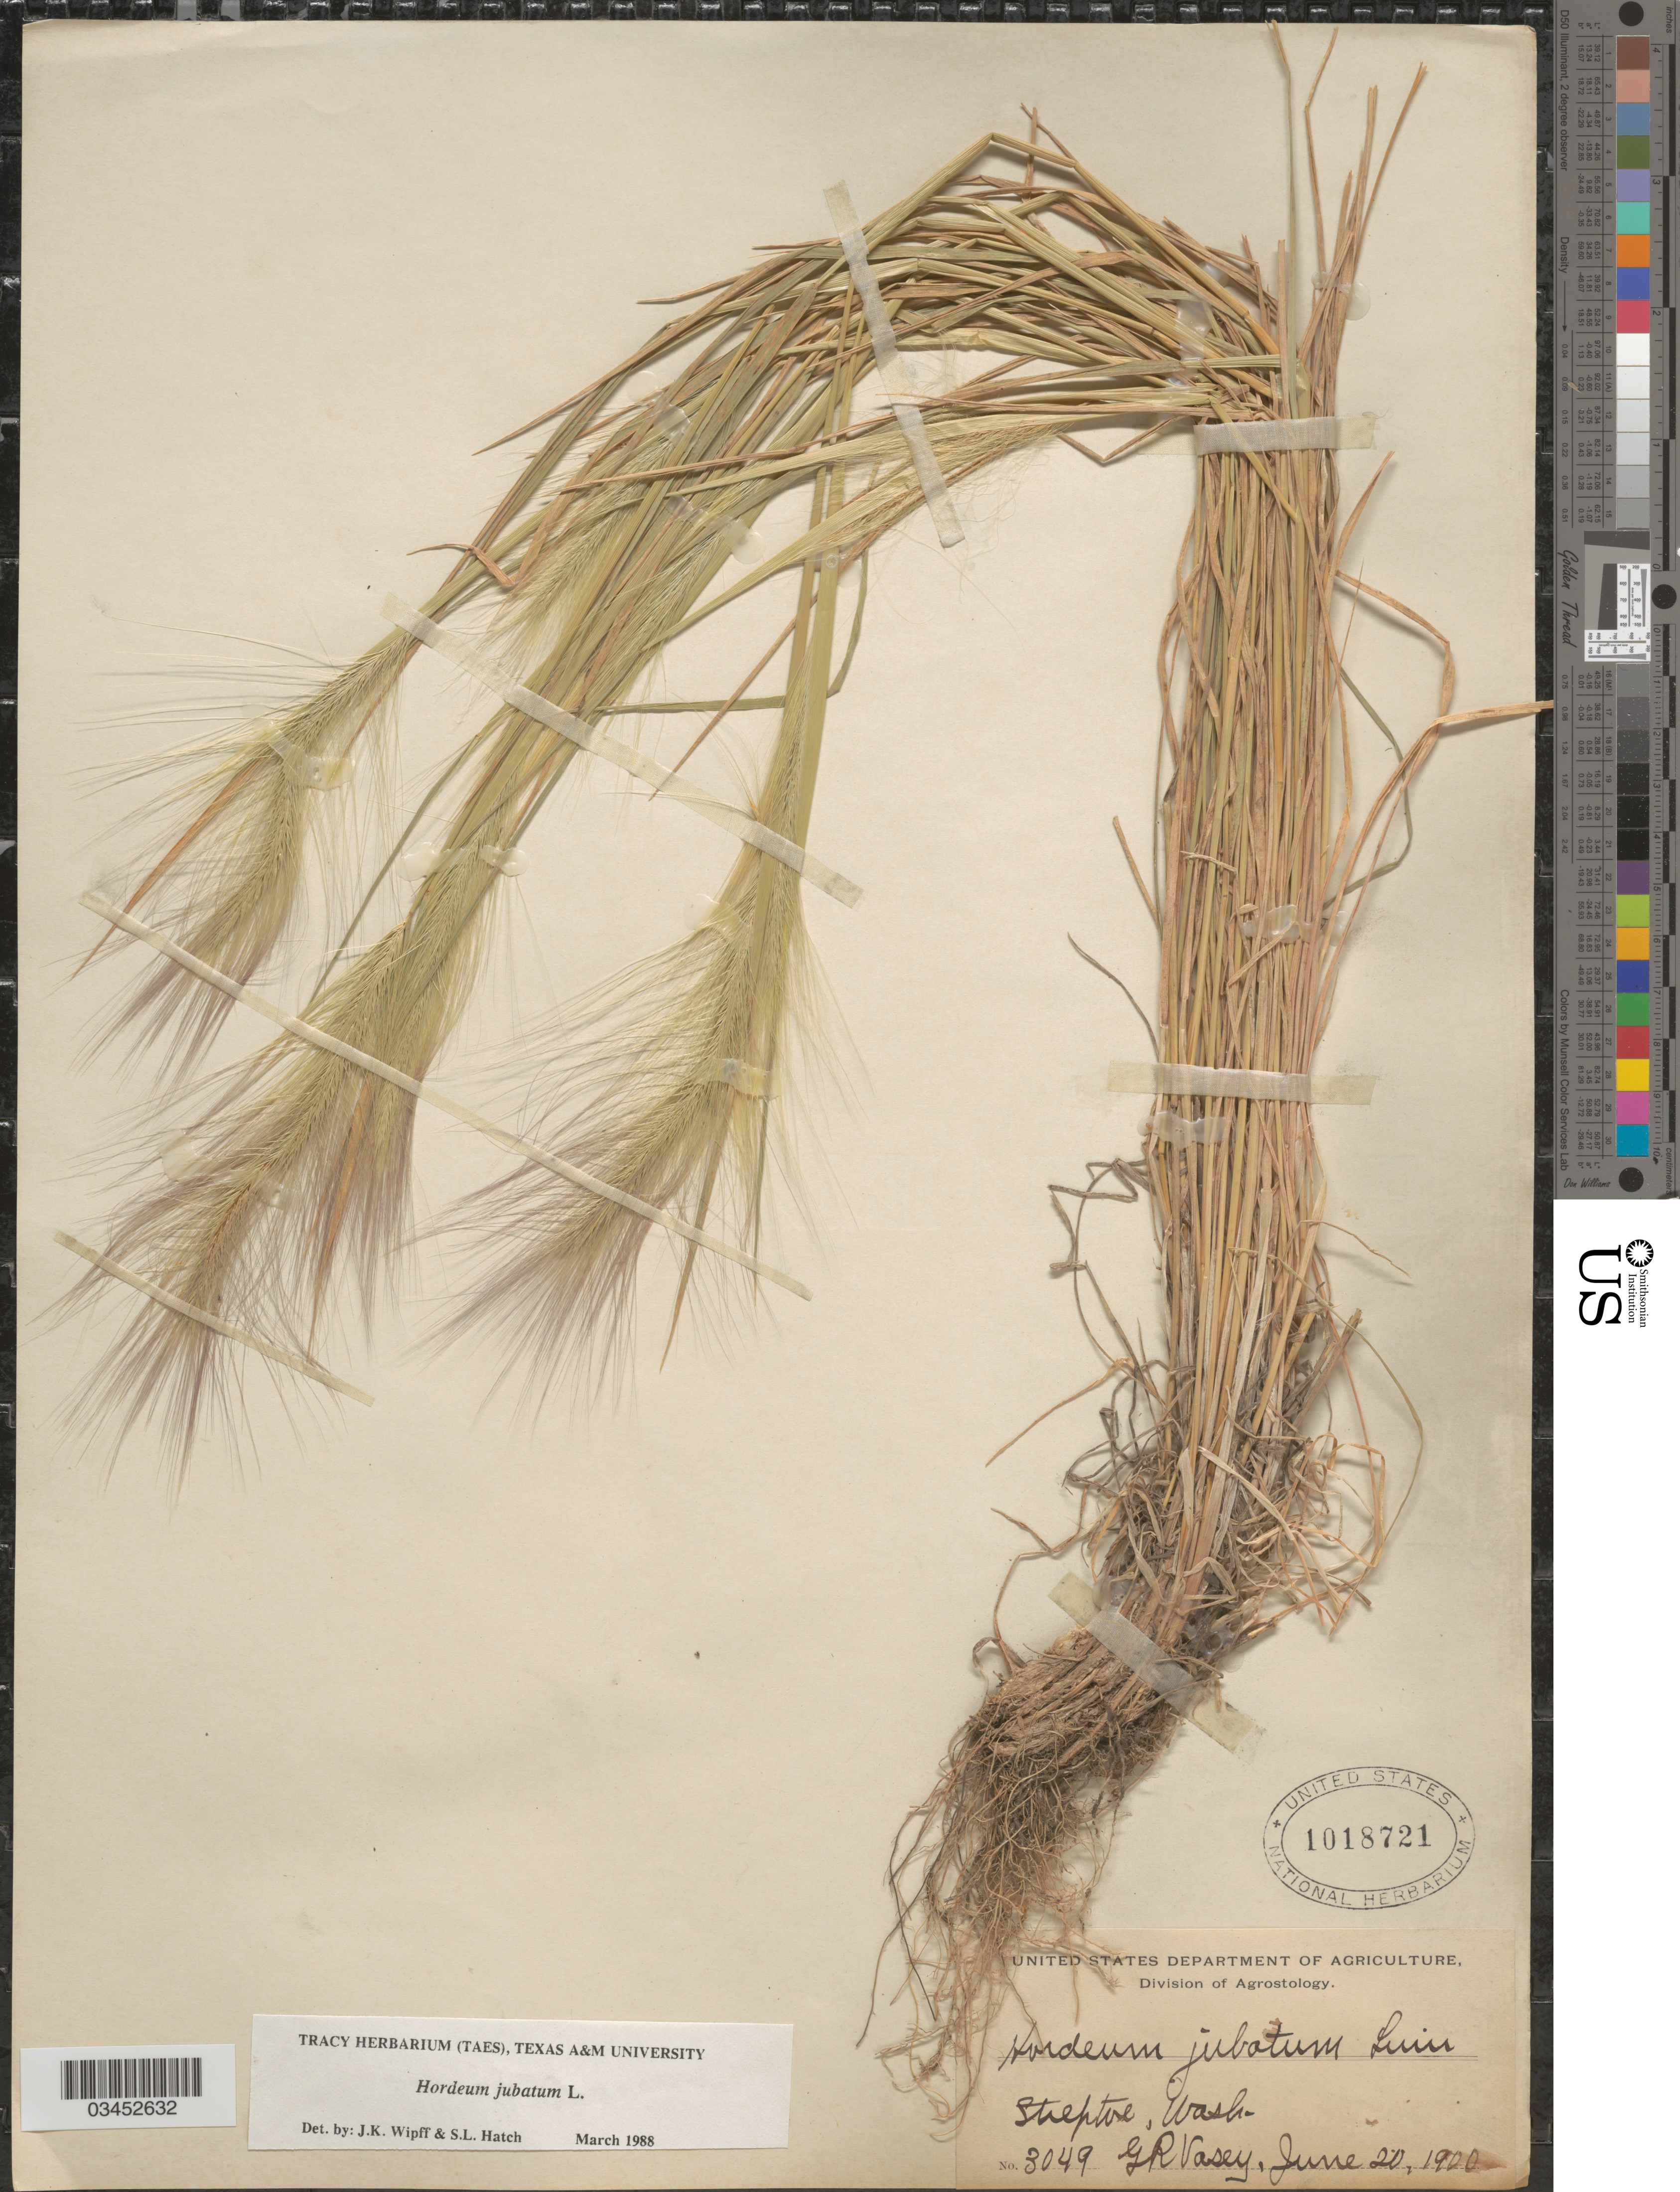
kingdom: Plantae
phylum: Tracheophyta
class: Liliopsida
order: Poales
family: Poaceae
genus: Hordeum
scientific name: Hordeum jubatum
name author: L.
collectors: G. R. Vasey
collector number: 3049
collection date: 1900-06-20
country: United States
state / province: Washington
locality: Streptoe.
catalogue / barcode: US 1018721